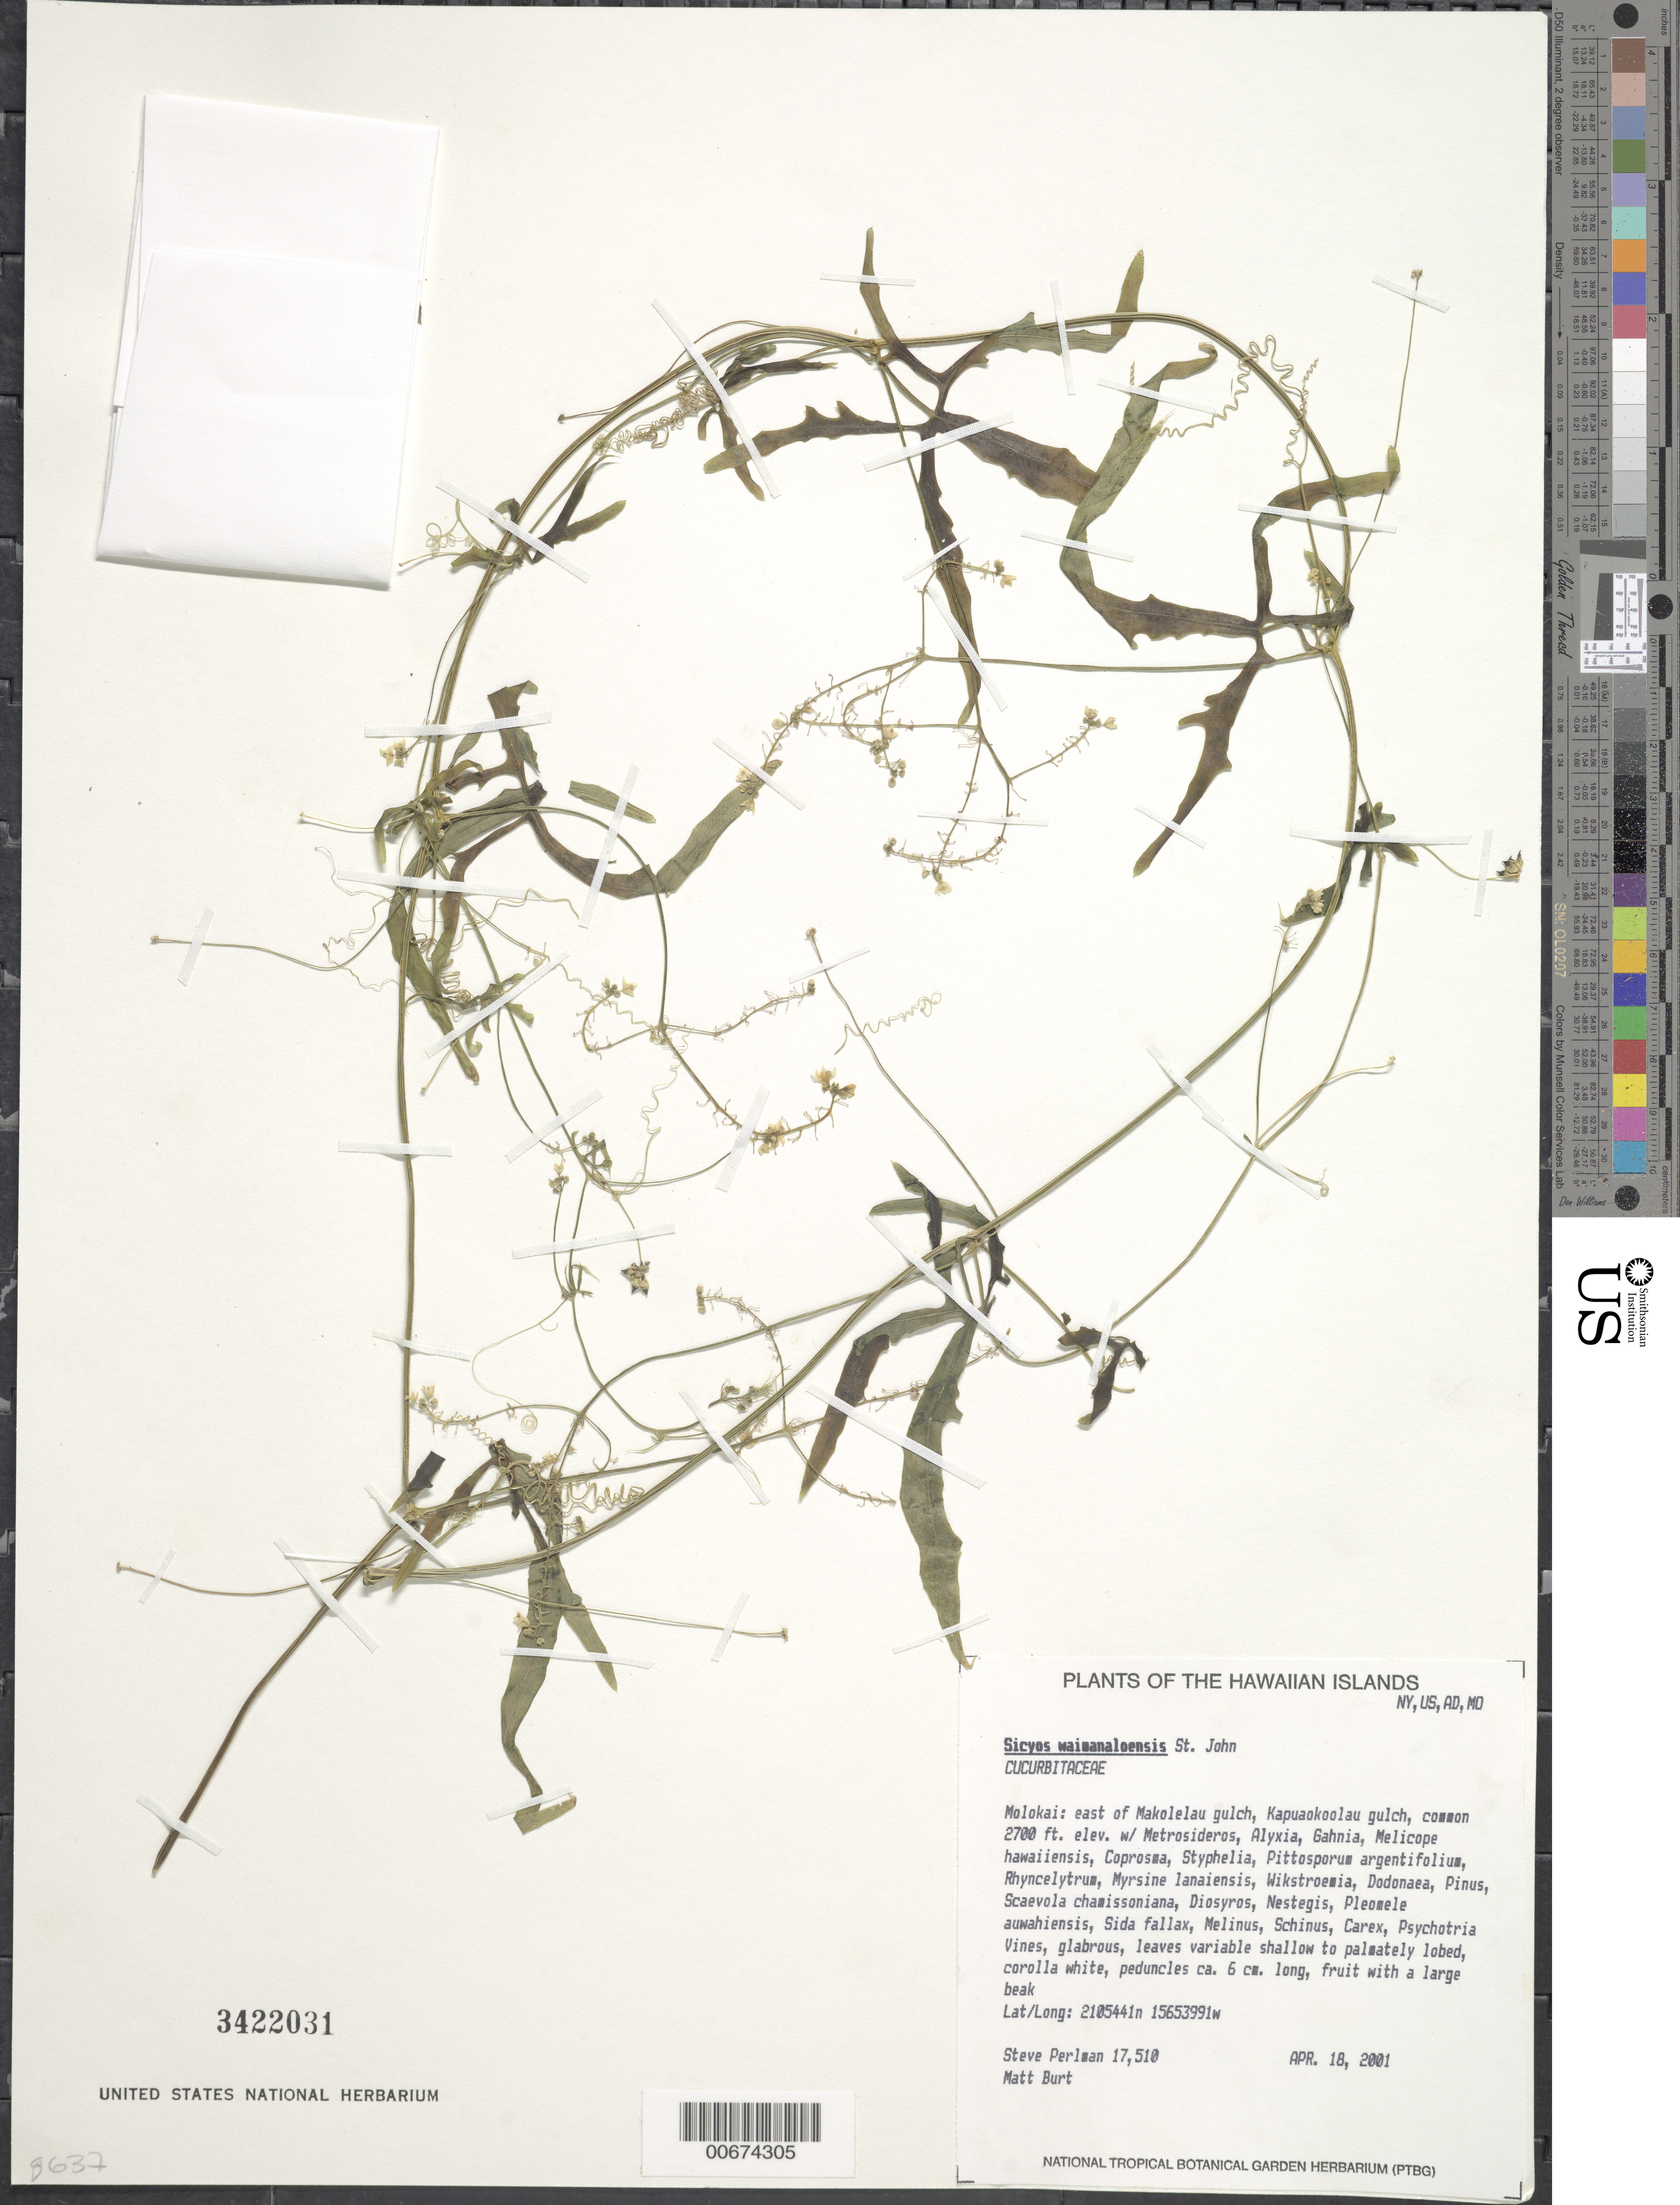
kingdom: Plantae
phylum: Tracheophyta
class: Magnoliopsida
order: Cucurbitales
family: Cucurbitaceae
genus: Sicyos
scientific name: Sicyos waimanaloensis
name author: H. St. John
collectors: S. P. Perlman & M. Burt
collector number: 17510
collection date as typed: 18 Apr 2001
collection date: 2001-04-18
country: United States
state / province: Hawaii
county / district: Maui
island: Moloka'i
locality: east of Makolelau gulch, Kapuaokoolau gulch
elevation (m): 823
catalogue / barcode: US 3422031